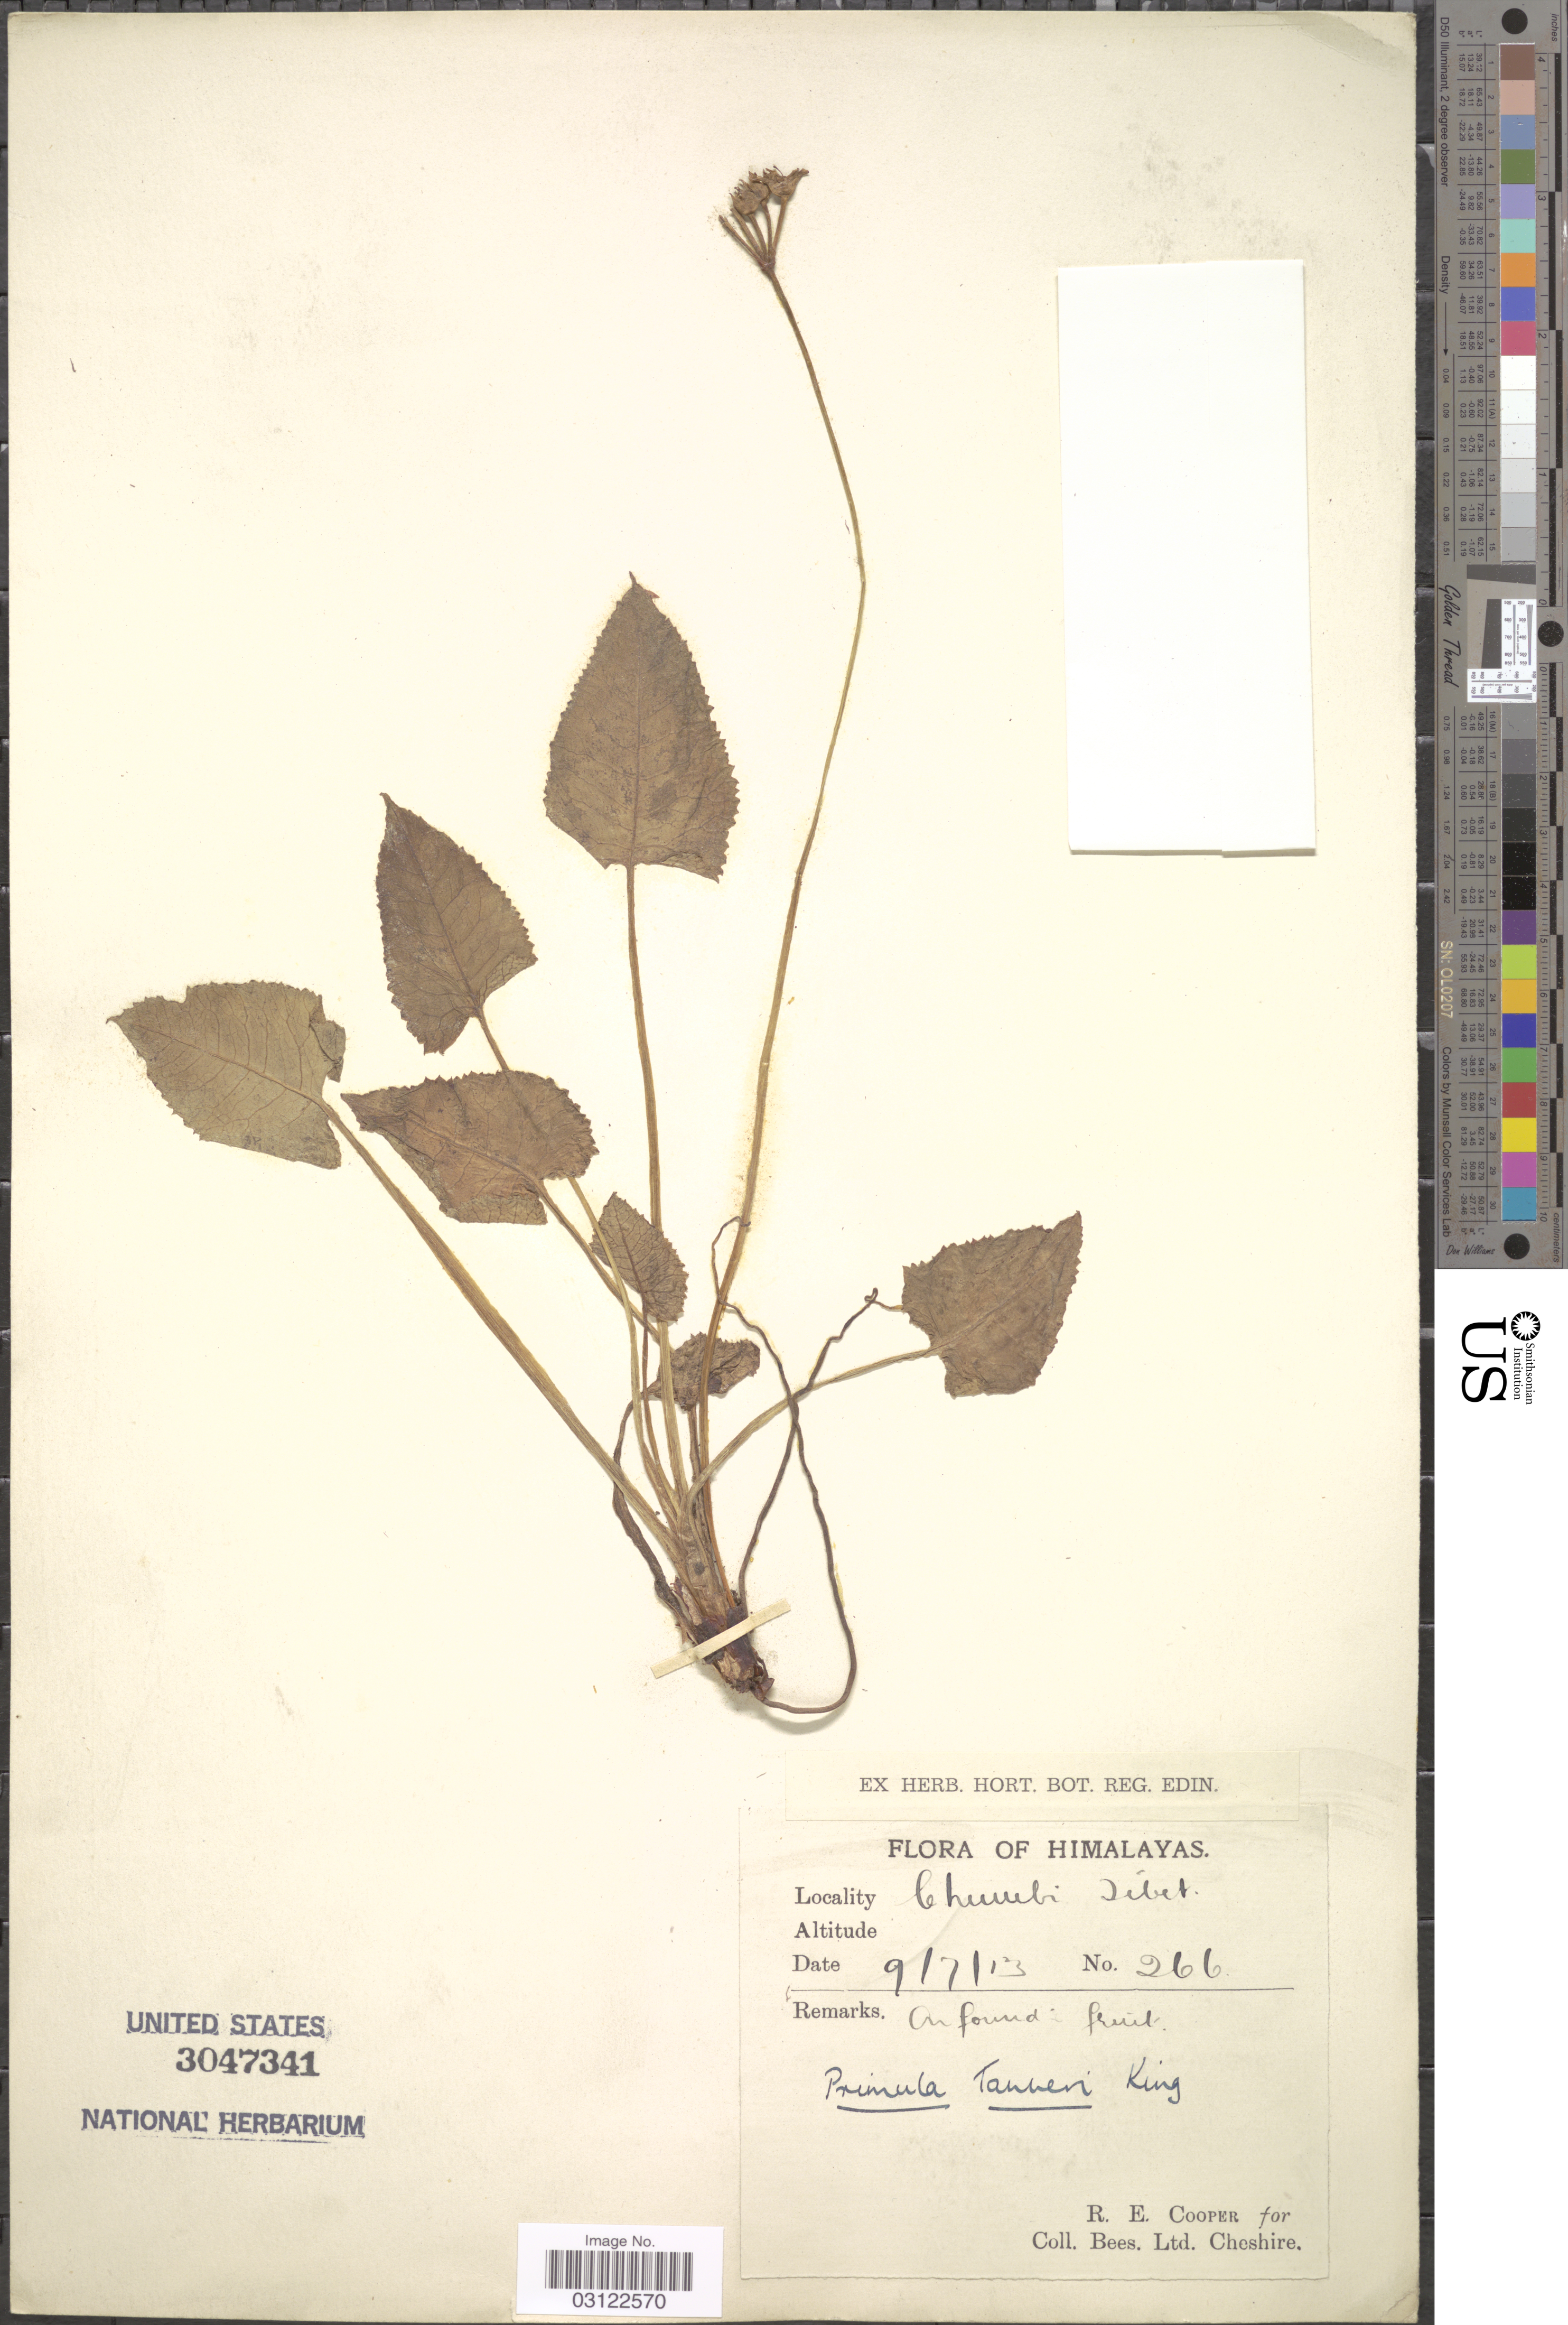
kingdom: Plantae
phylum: Tracheophyta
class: Magnoliopsida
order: Ericales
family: Primulaceae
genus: Primula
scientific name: Primula tanneri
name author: King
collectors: R. E. Cooper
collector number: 266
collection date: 1913-07-09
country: China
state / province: Xizang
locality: Himalayas. Chumbi, Tibet.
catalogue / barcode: US 3047341